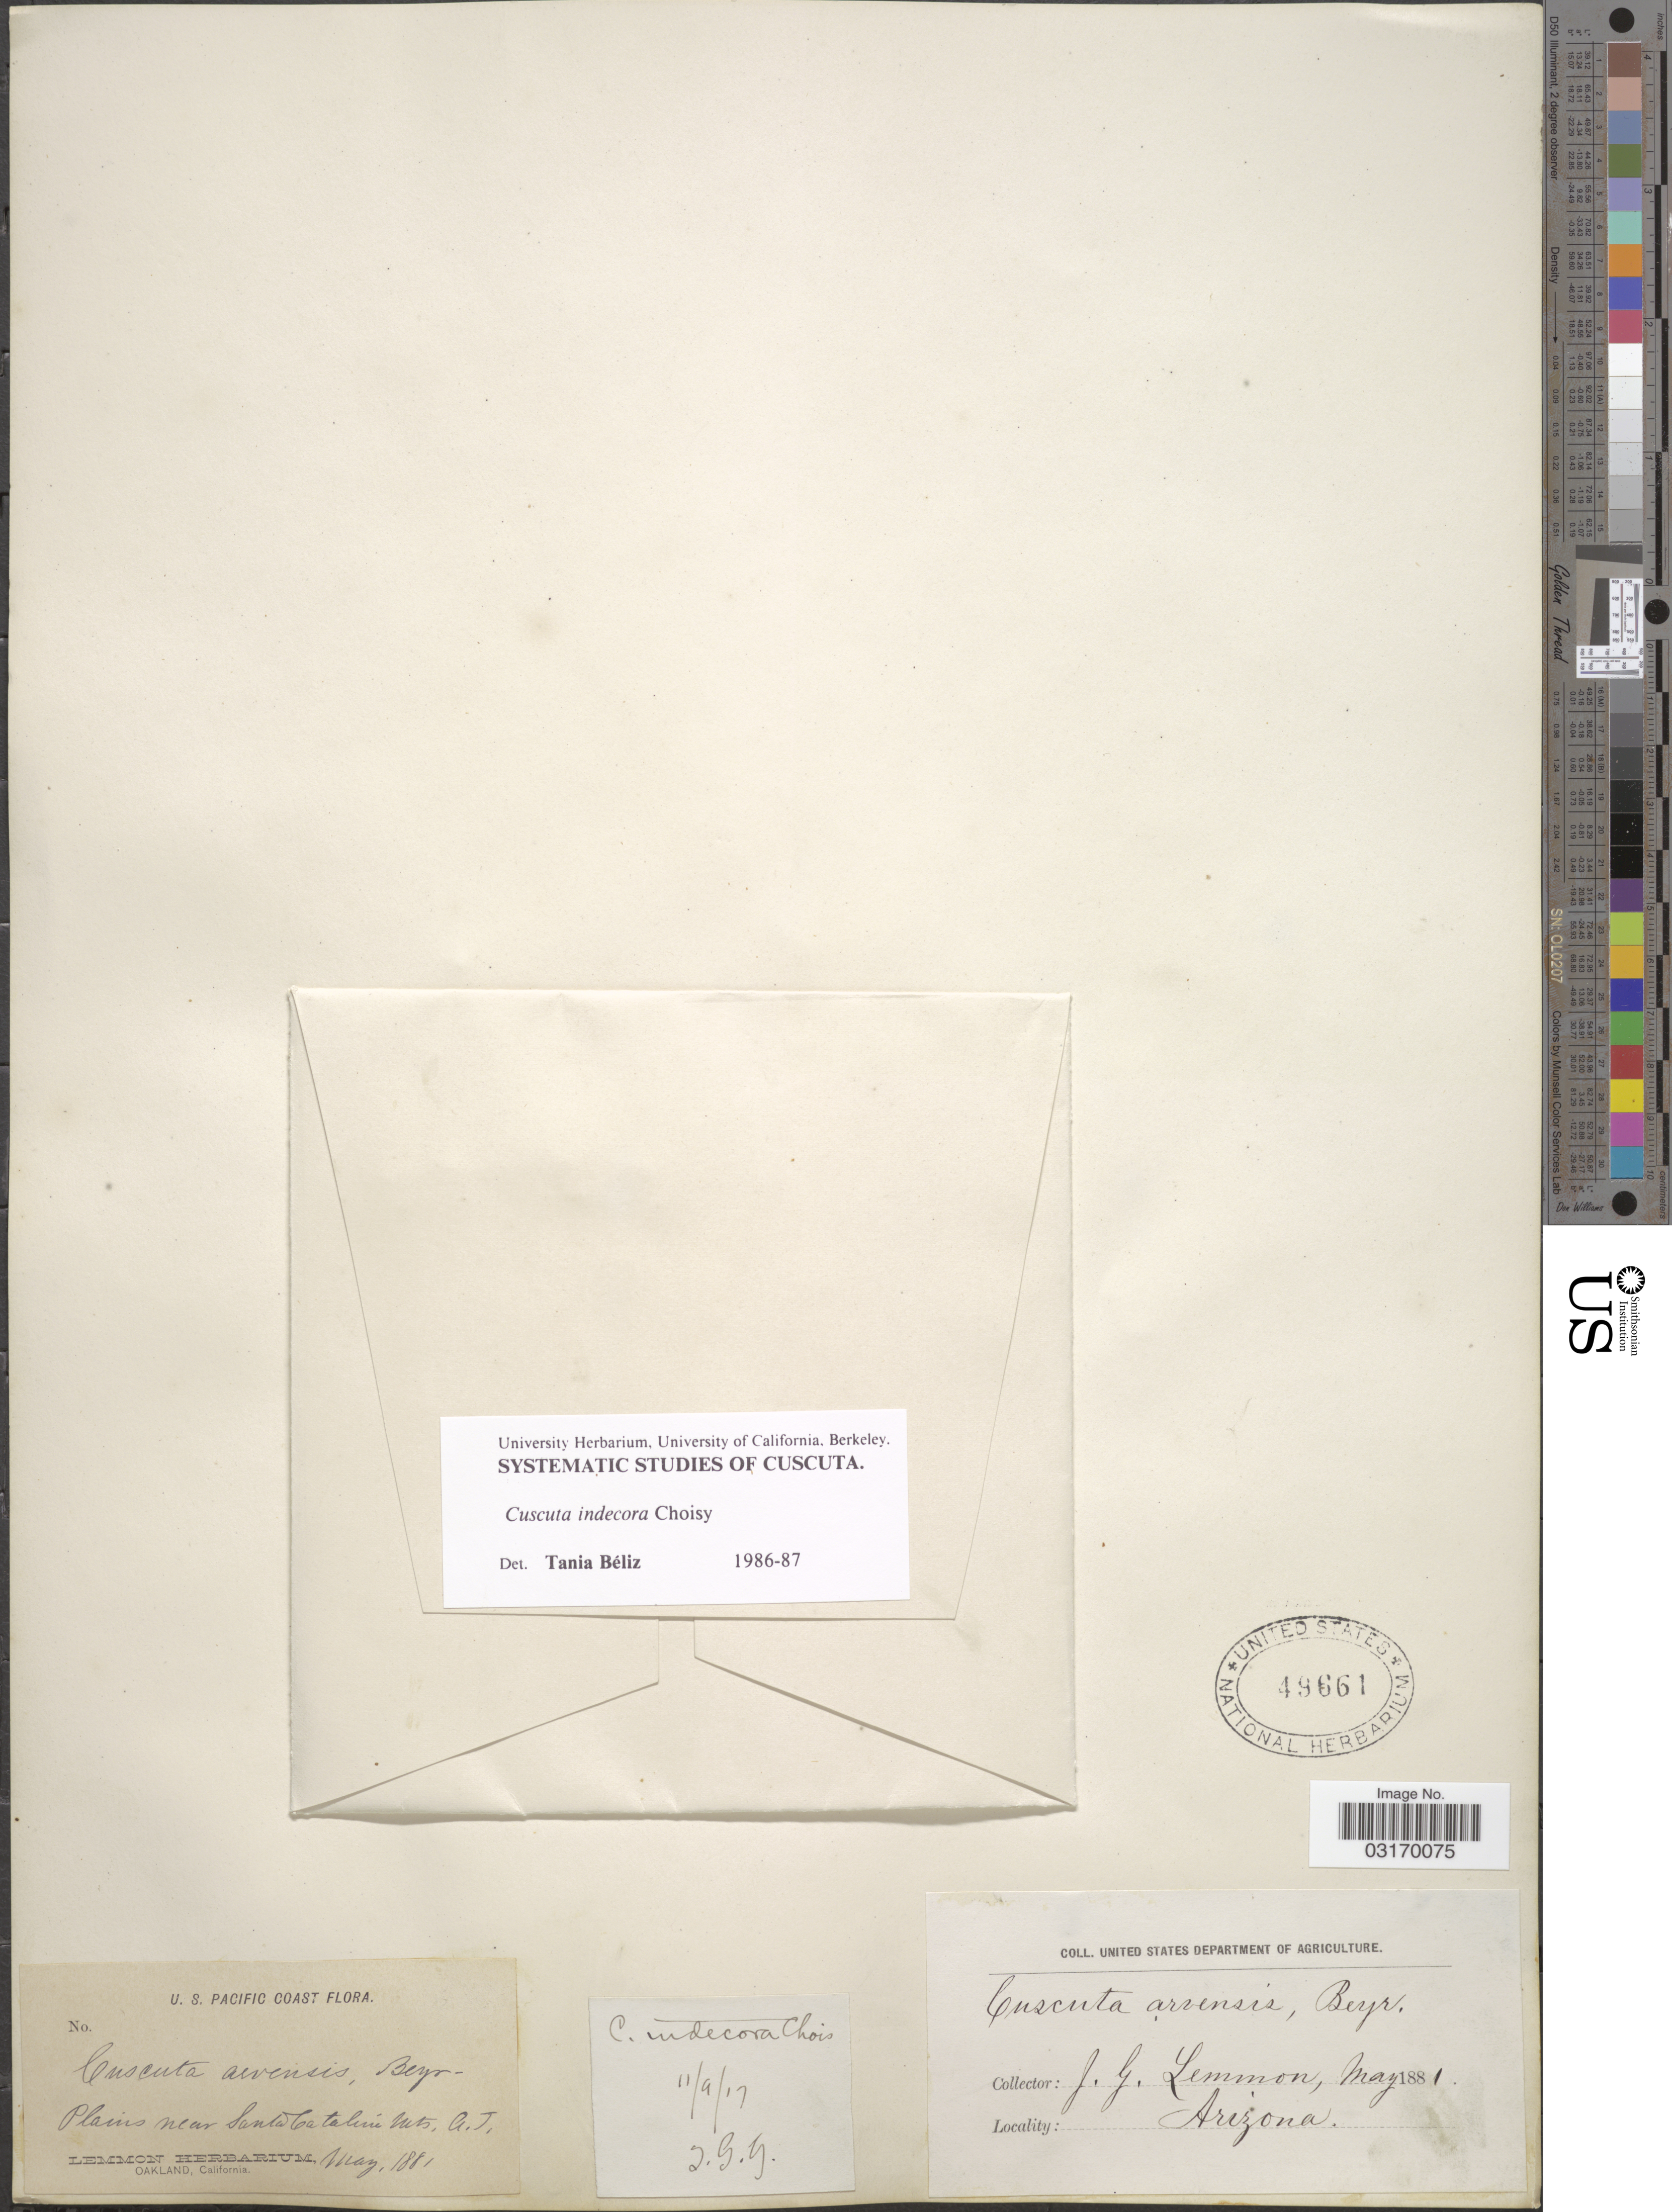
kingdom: Plantae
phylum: Tracheophyta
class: Magnoliopsida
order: Solanales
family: Convolvulaceae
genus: Cuscuta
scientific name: Cuscuta indecora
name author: Choisy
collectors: J. Lemmon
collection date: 1881-05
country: United States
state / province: Arizona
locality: U.S. Pacific Coast. Plains near Santa Catalina Mts, A.T.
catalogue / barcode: US 49661